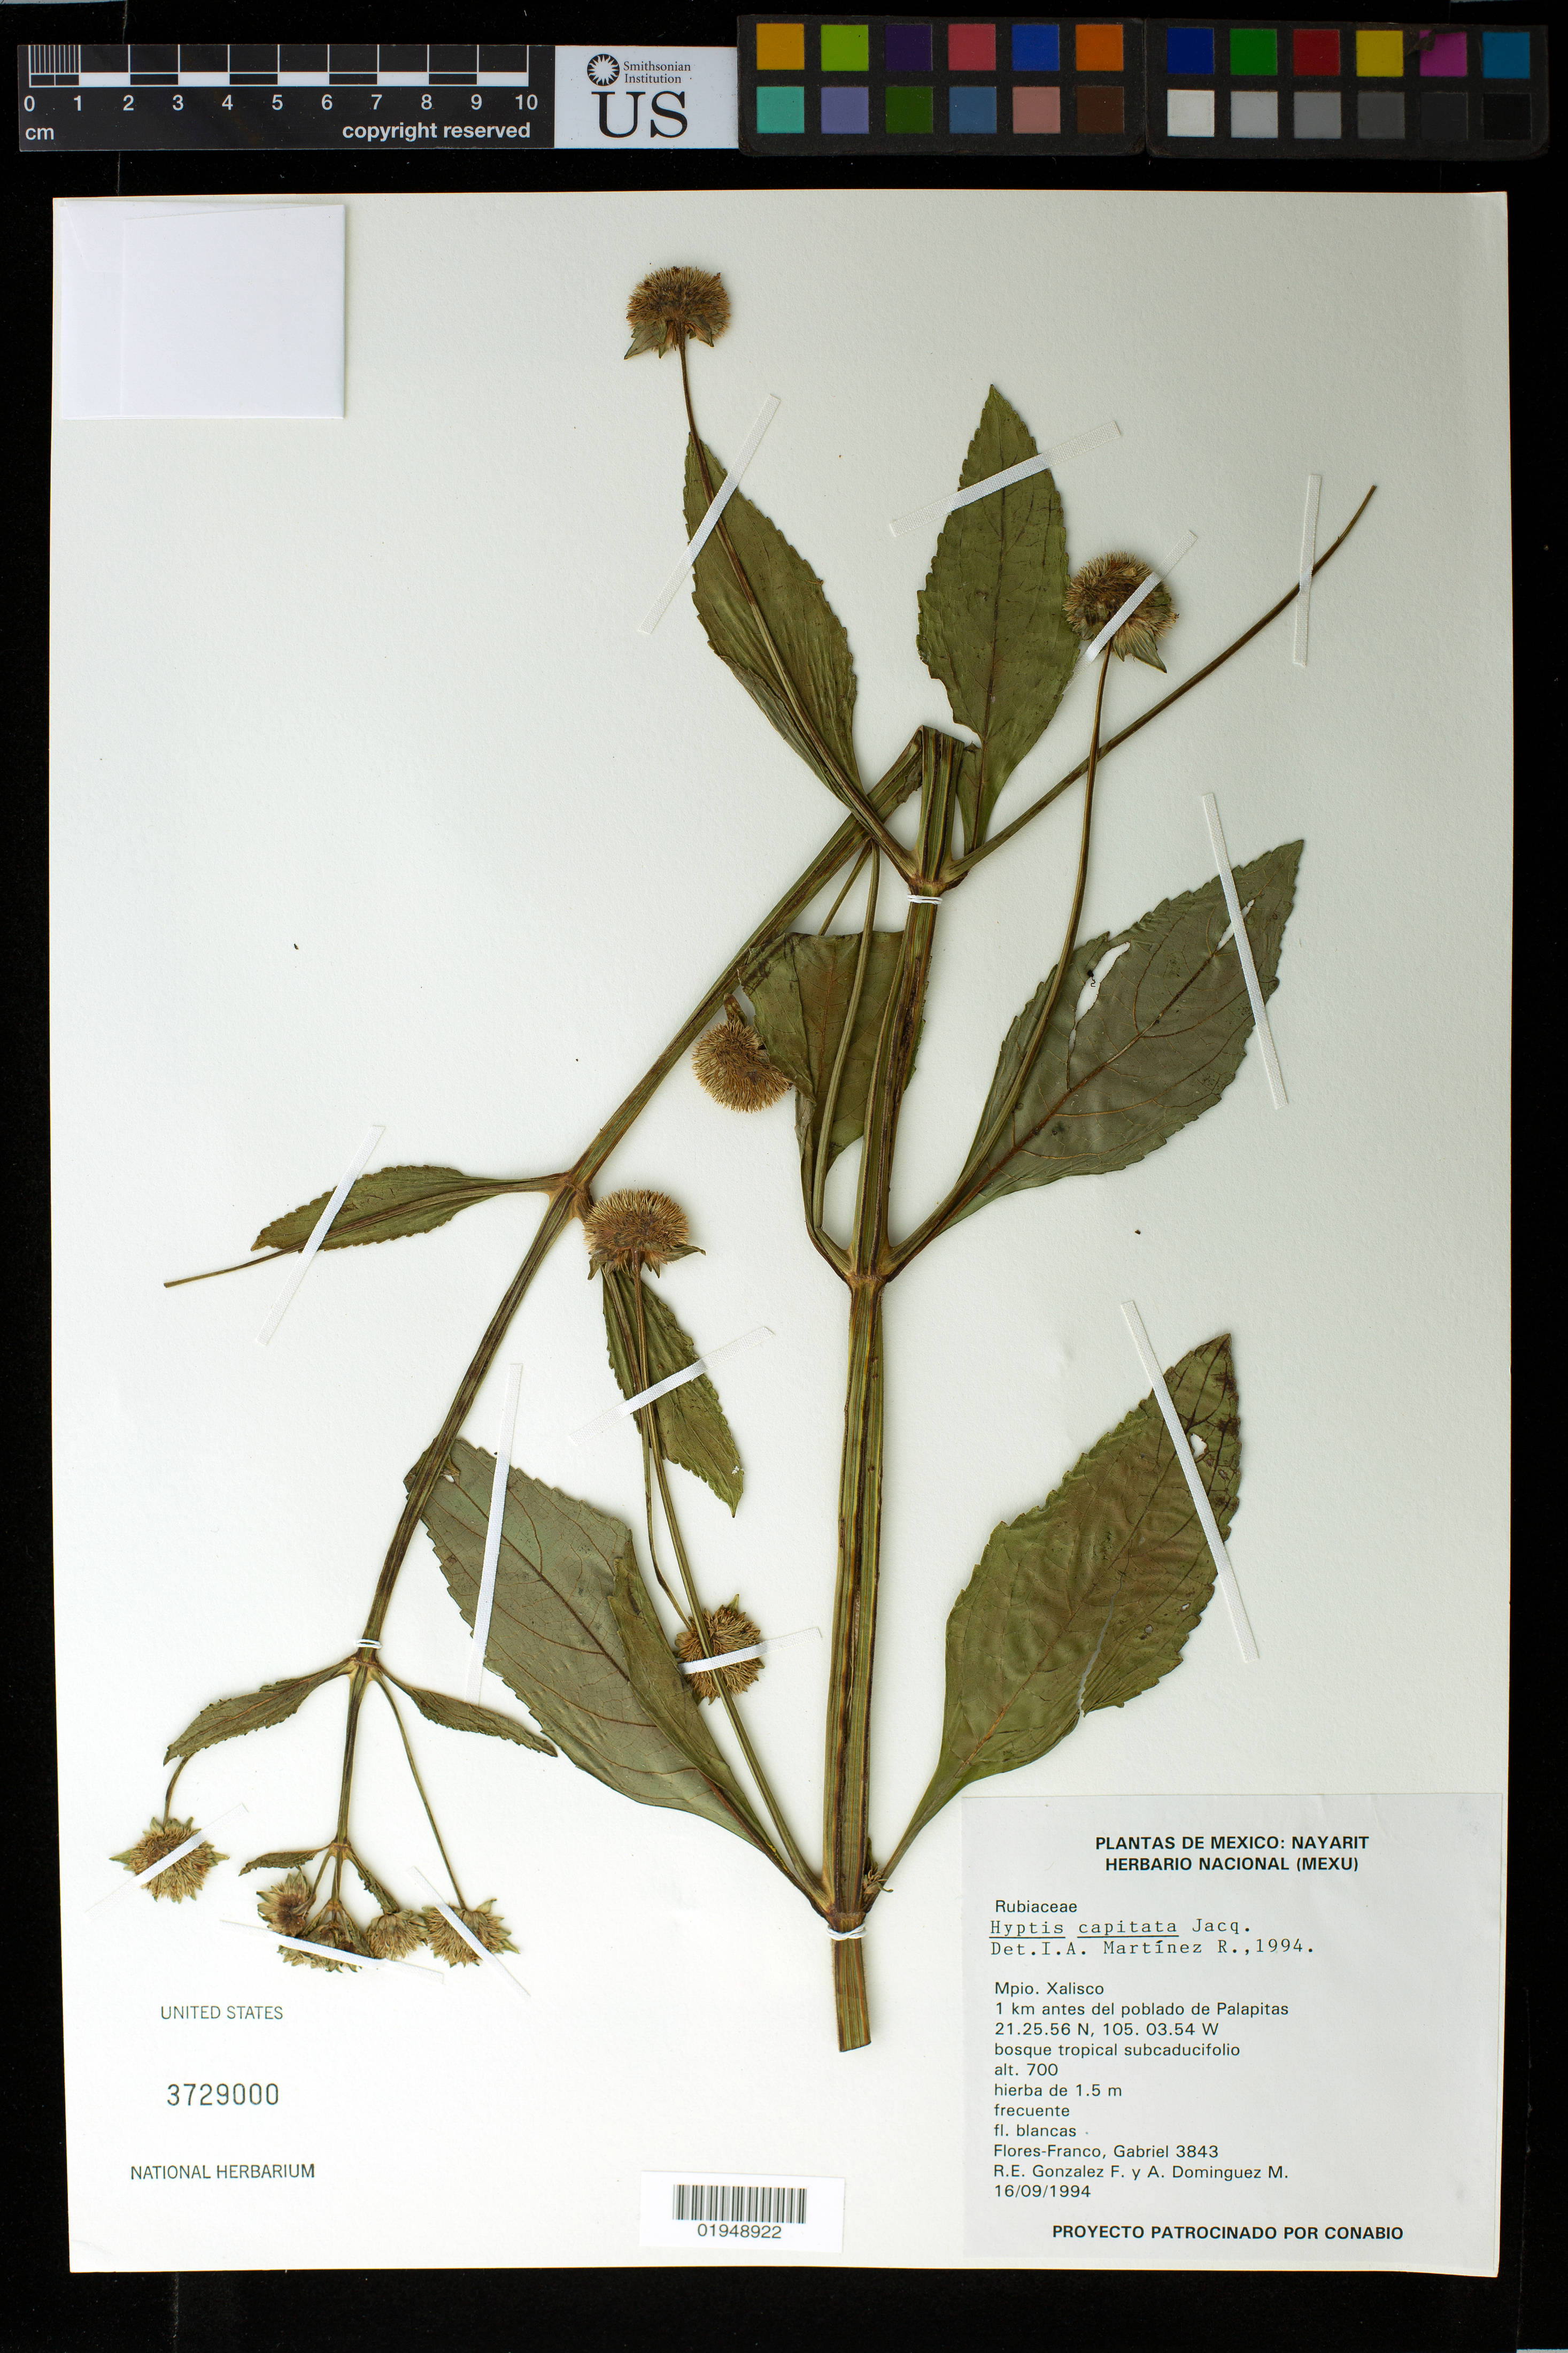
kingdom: Plantae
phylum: Tracheophyta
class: Magnoliopsida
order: Lamiales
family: Lamiaceae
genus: Hyptis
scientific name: Hyptis capitata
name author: Jacq.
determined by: Martinez R., I. A.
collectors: R. E. Gonzalez F. & A. Dominguez M.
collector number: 3843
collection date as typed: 16/09/1994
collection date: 1994-09-16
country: Mexico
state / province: Nayarit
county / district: Xalisco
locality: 1 km antes del poblado de Palapitas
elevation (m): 700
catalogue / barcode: US 3729000